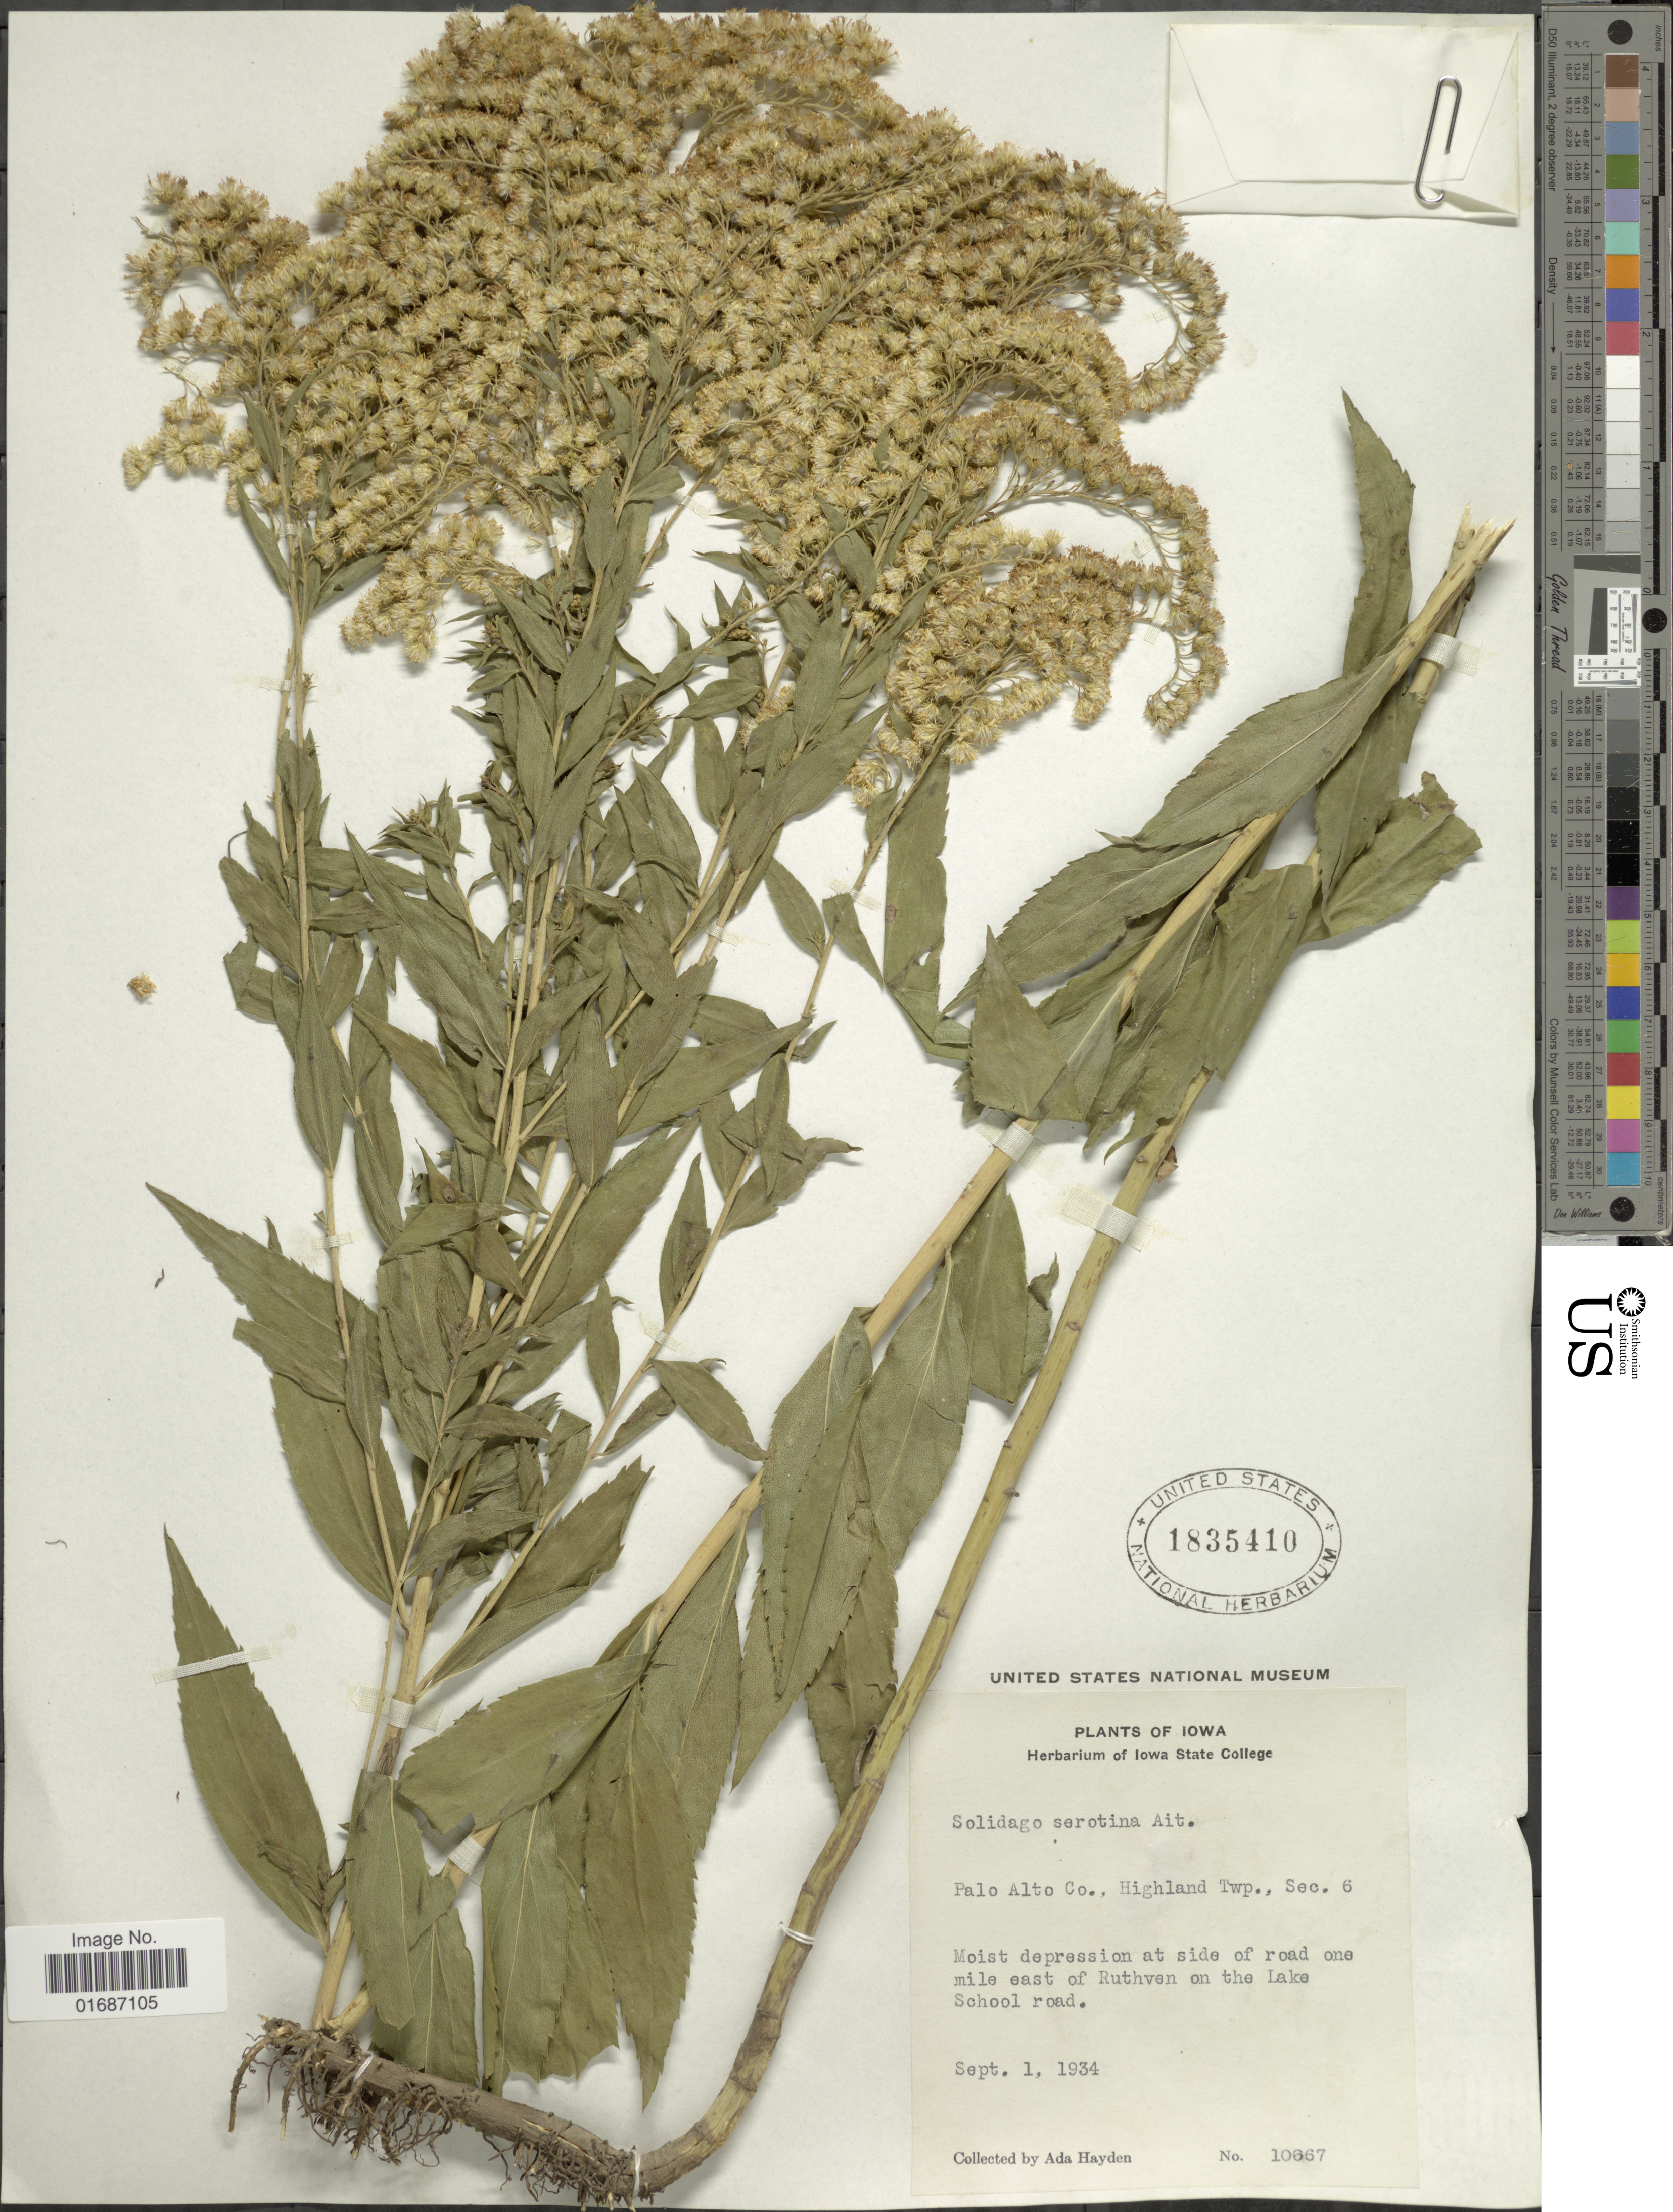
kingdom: Plantae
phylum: Tracheophyta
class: Magnoliopsida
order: Asterales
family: Asteraceae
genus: Solidago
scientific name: Solidago gigantea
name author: Aiton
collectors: Ada Hayden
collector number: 10667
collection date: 1934-09-01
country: United States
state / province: Iowa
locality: Palo Alto Co. Highland Twp. Sec. 6. Moist depression at side of road one mile east of Ruthven on the Lake School road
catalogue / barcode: US 1835410